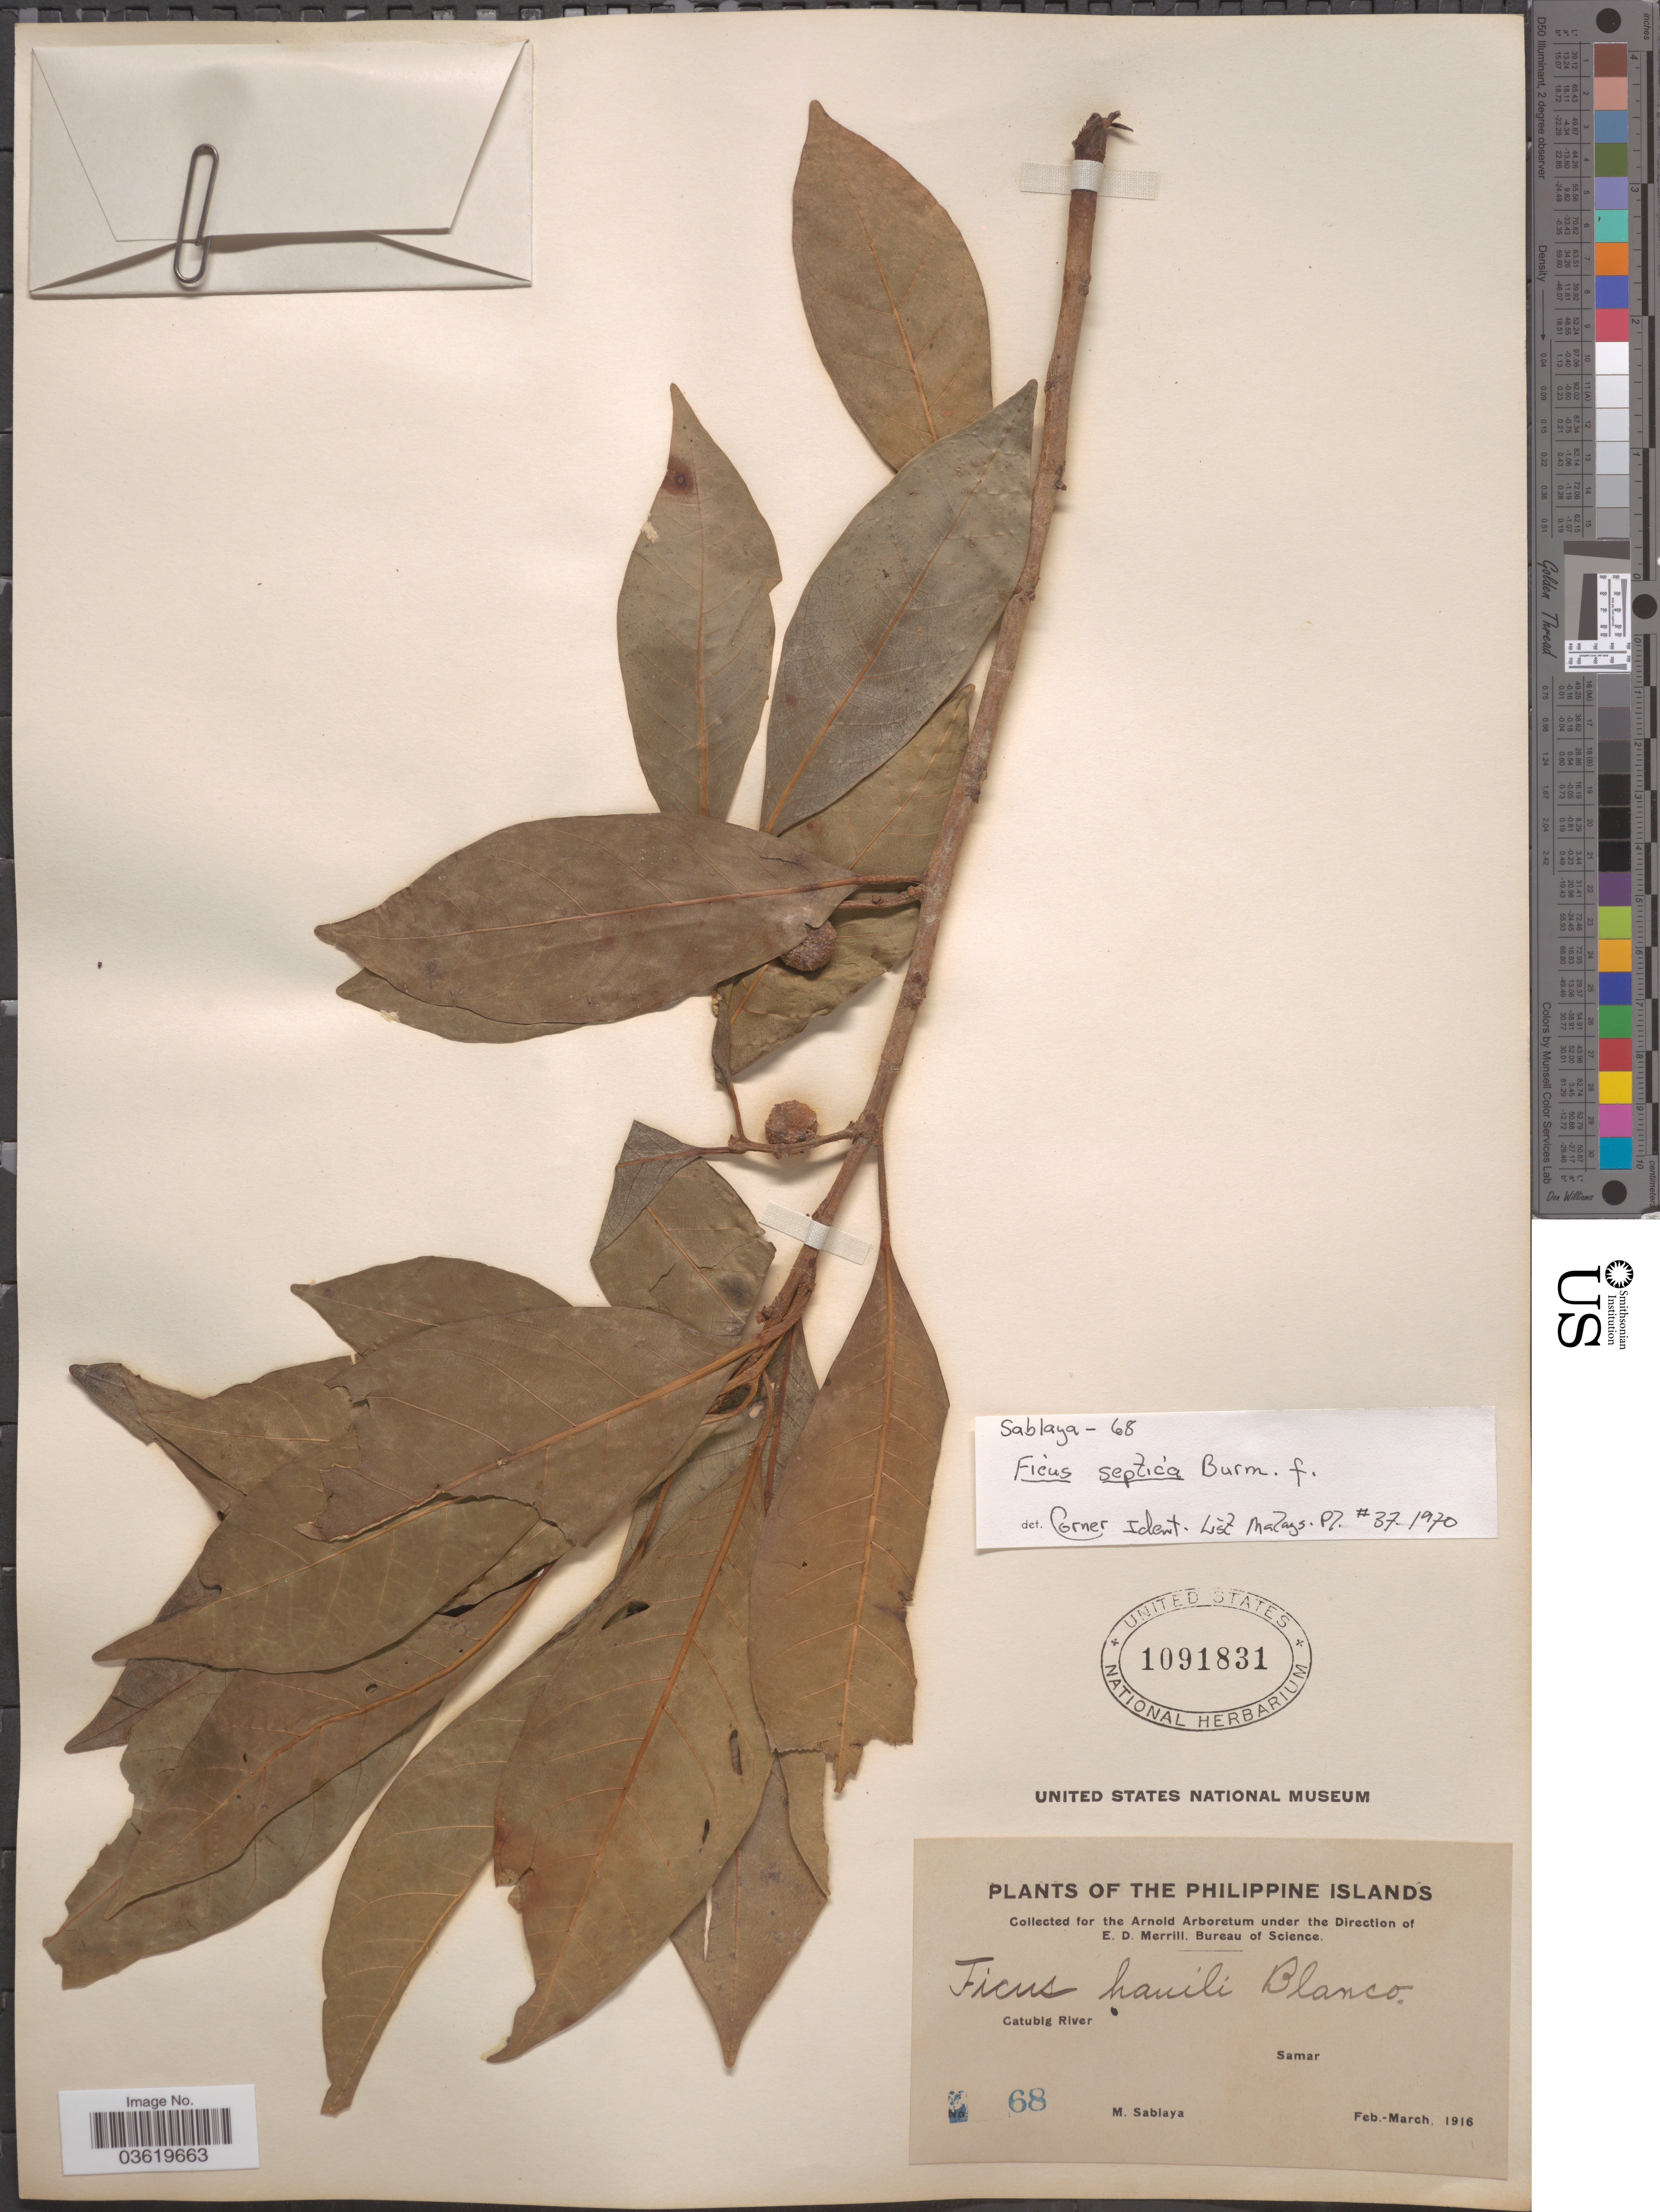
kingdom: Plantae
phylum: Tracheophyta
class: Magnoliopsida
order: Rosales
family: Moraceae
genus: Ficus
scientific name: Ficus septica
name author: Burm. f.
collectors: M. Sablaya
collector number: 68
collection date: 1916-02/1916-03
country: Philippines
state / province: Eastern Visayas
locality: Philippine Islands. Catubig River. Samar.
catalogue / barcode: US 1091831